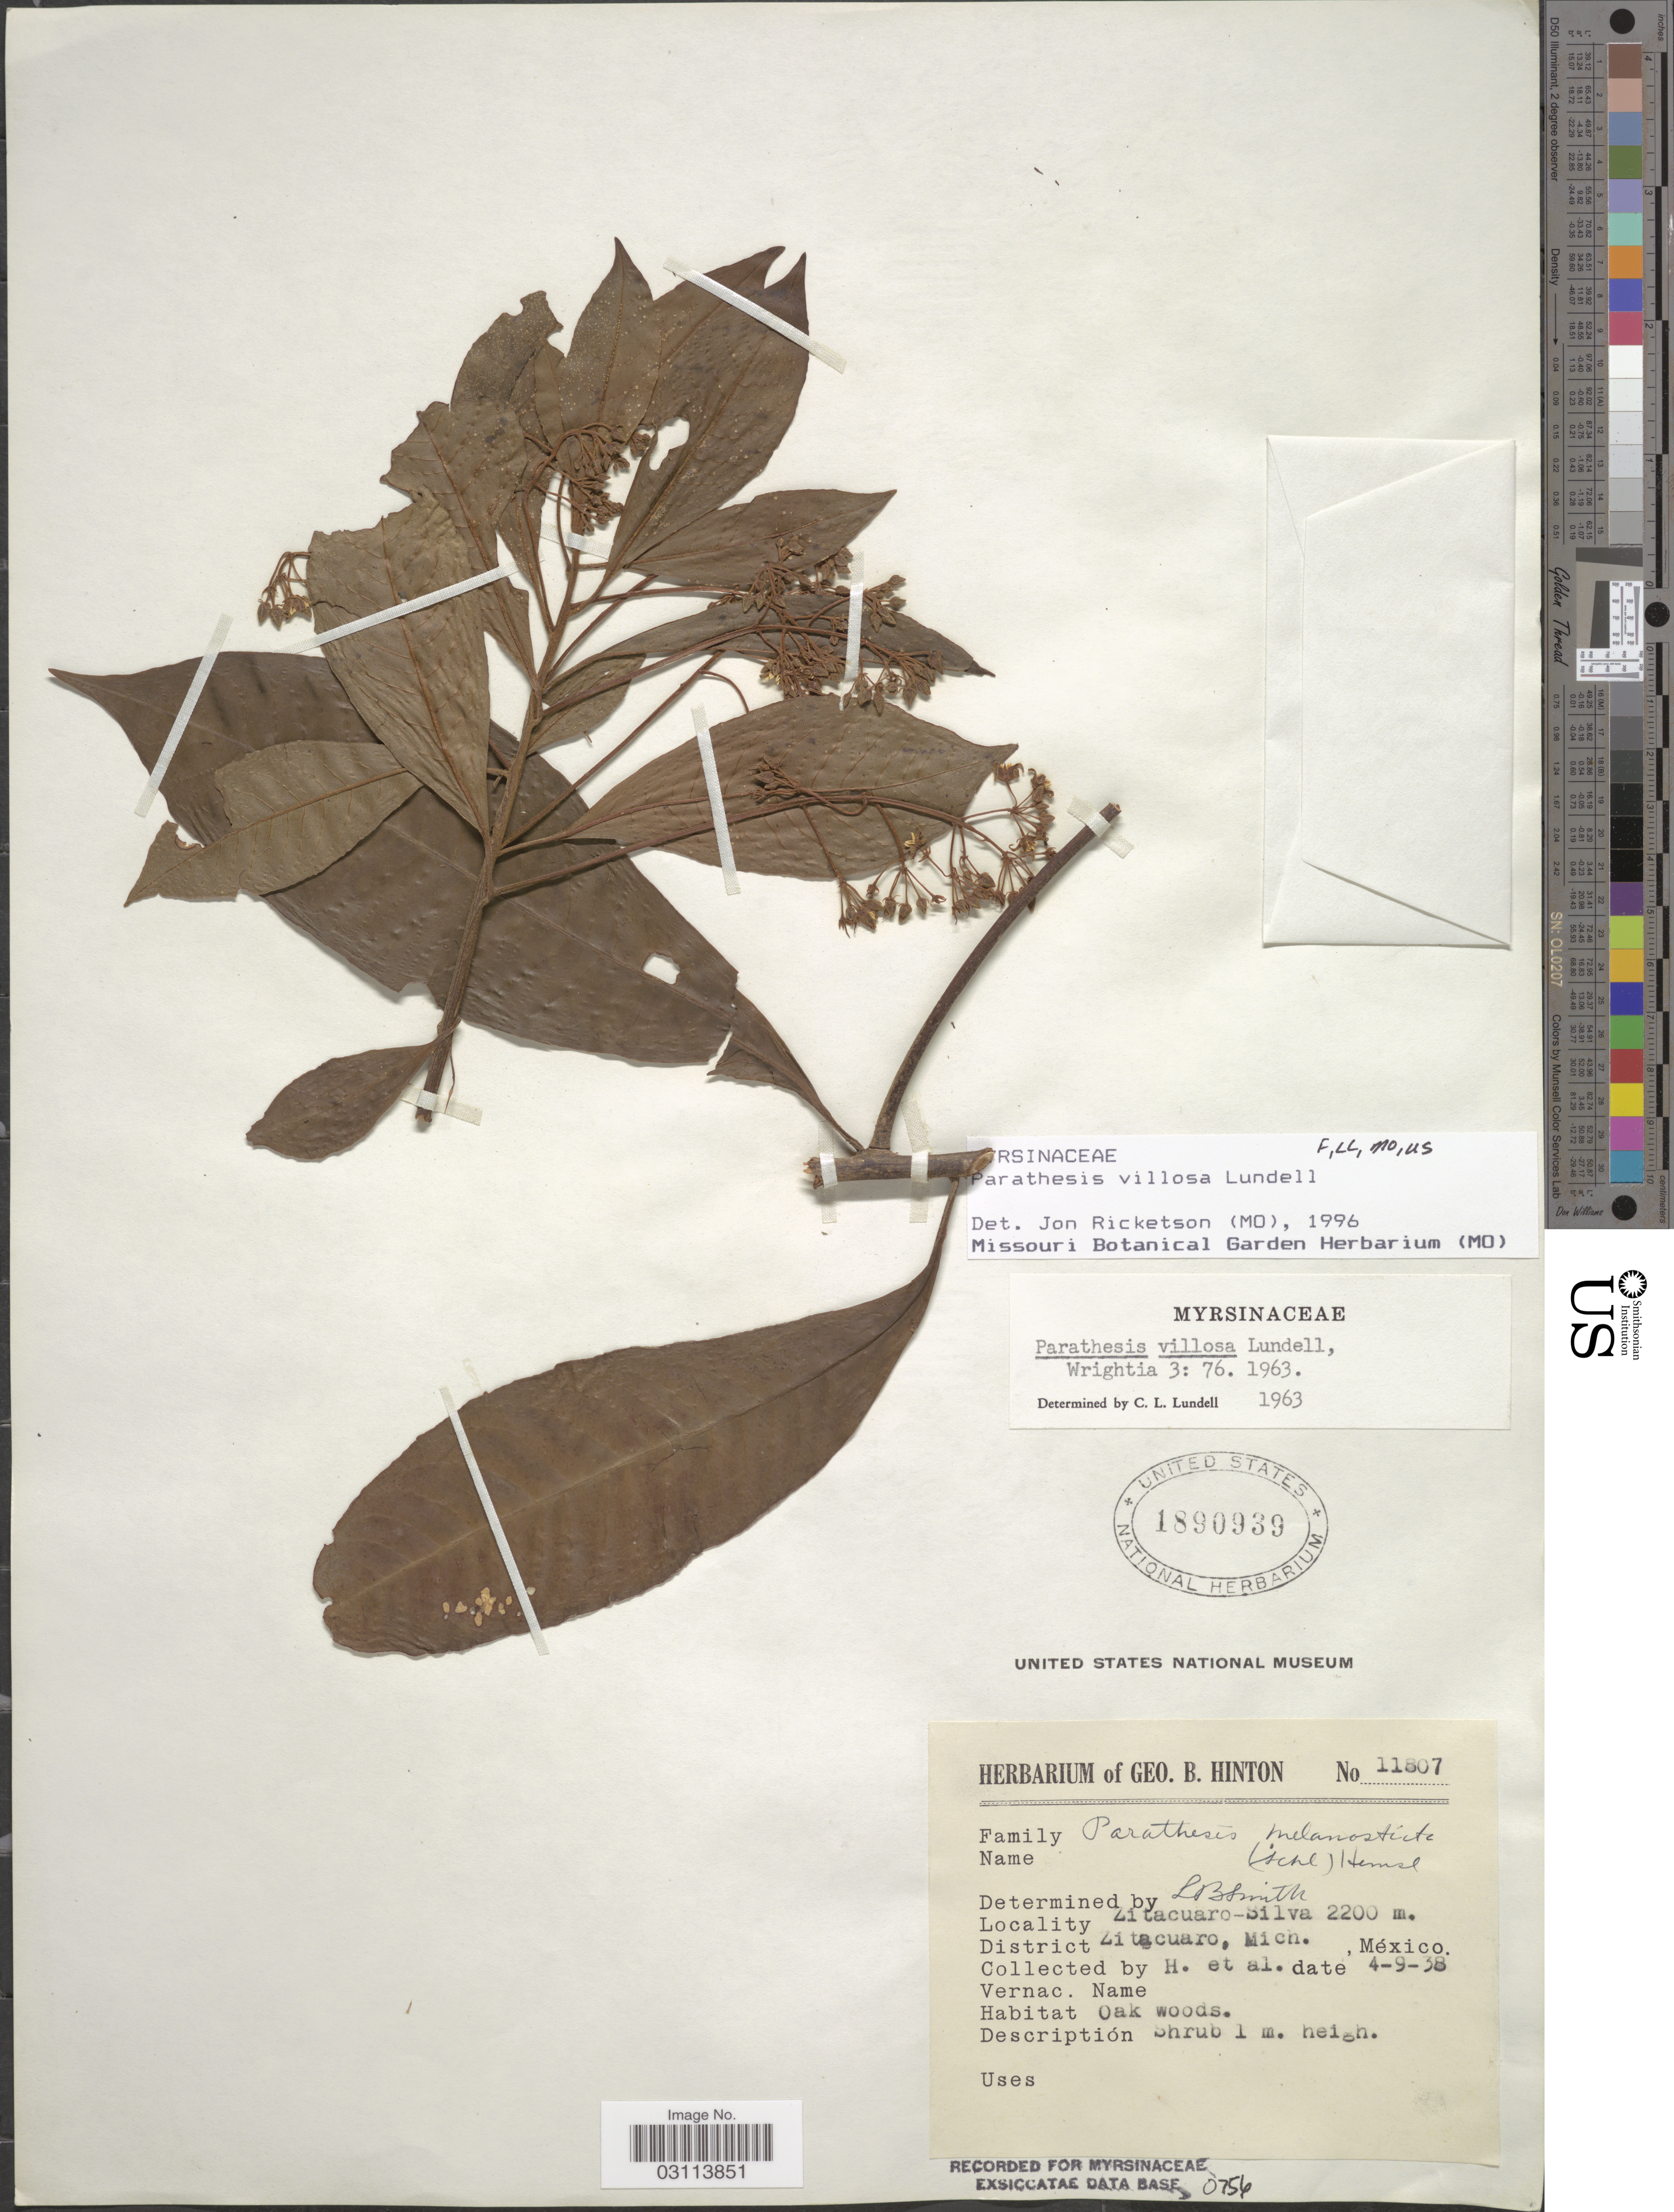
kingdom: Plantae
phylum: Tracheophyta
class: Magnoliopsida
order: Ericales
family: Primulaceae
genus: Parathesis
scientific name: Parathesis villosa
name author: Lundell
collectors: G. B. Hinton & et al.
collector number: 11807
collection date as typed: Transcribed d/m/y: 4/9/38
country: Mexico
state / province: Michoacán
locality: Zitacuaro-Silva. District Zitacuaro.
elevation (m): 2200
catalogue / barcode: US 1890939